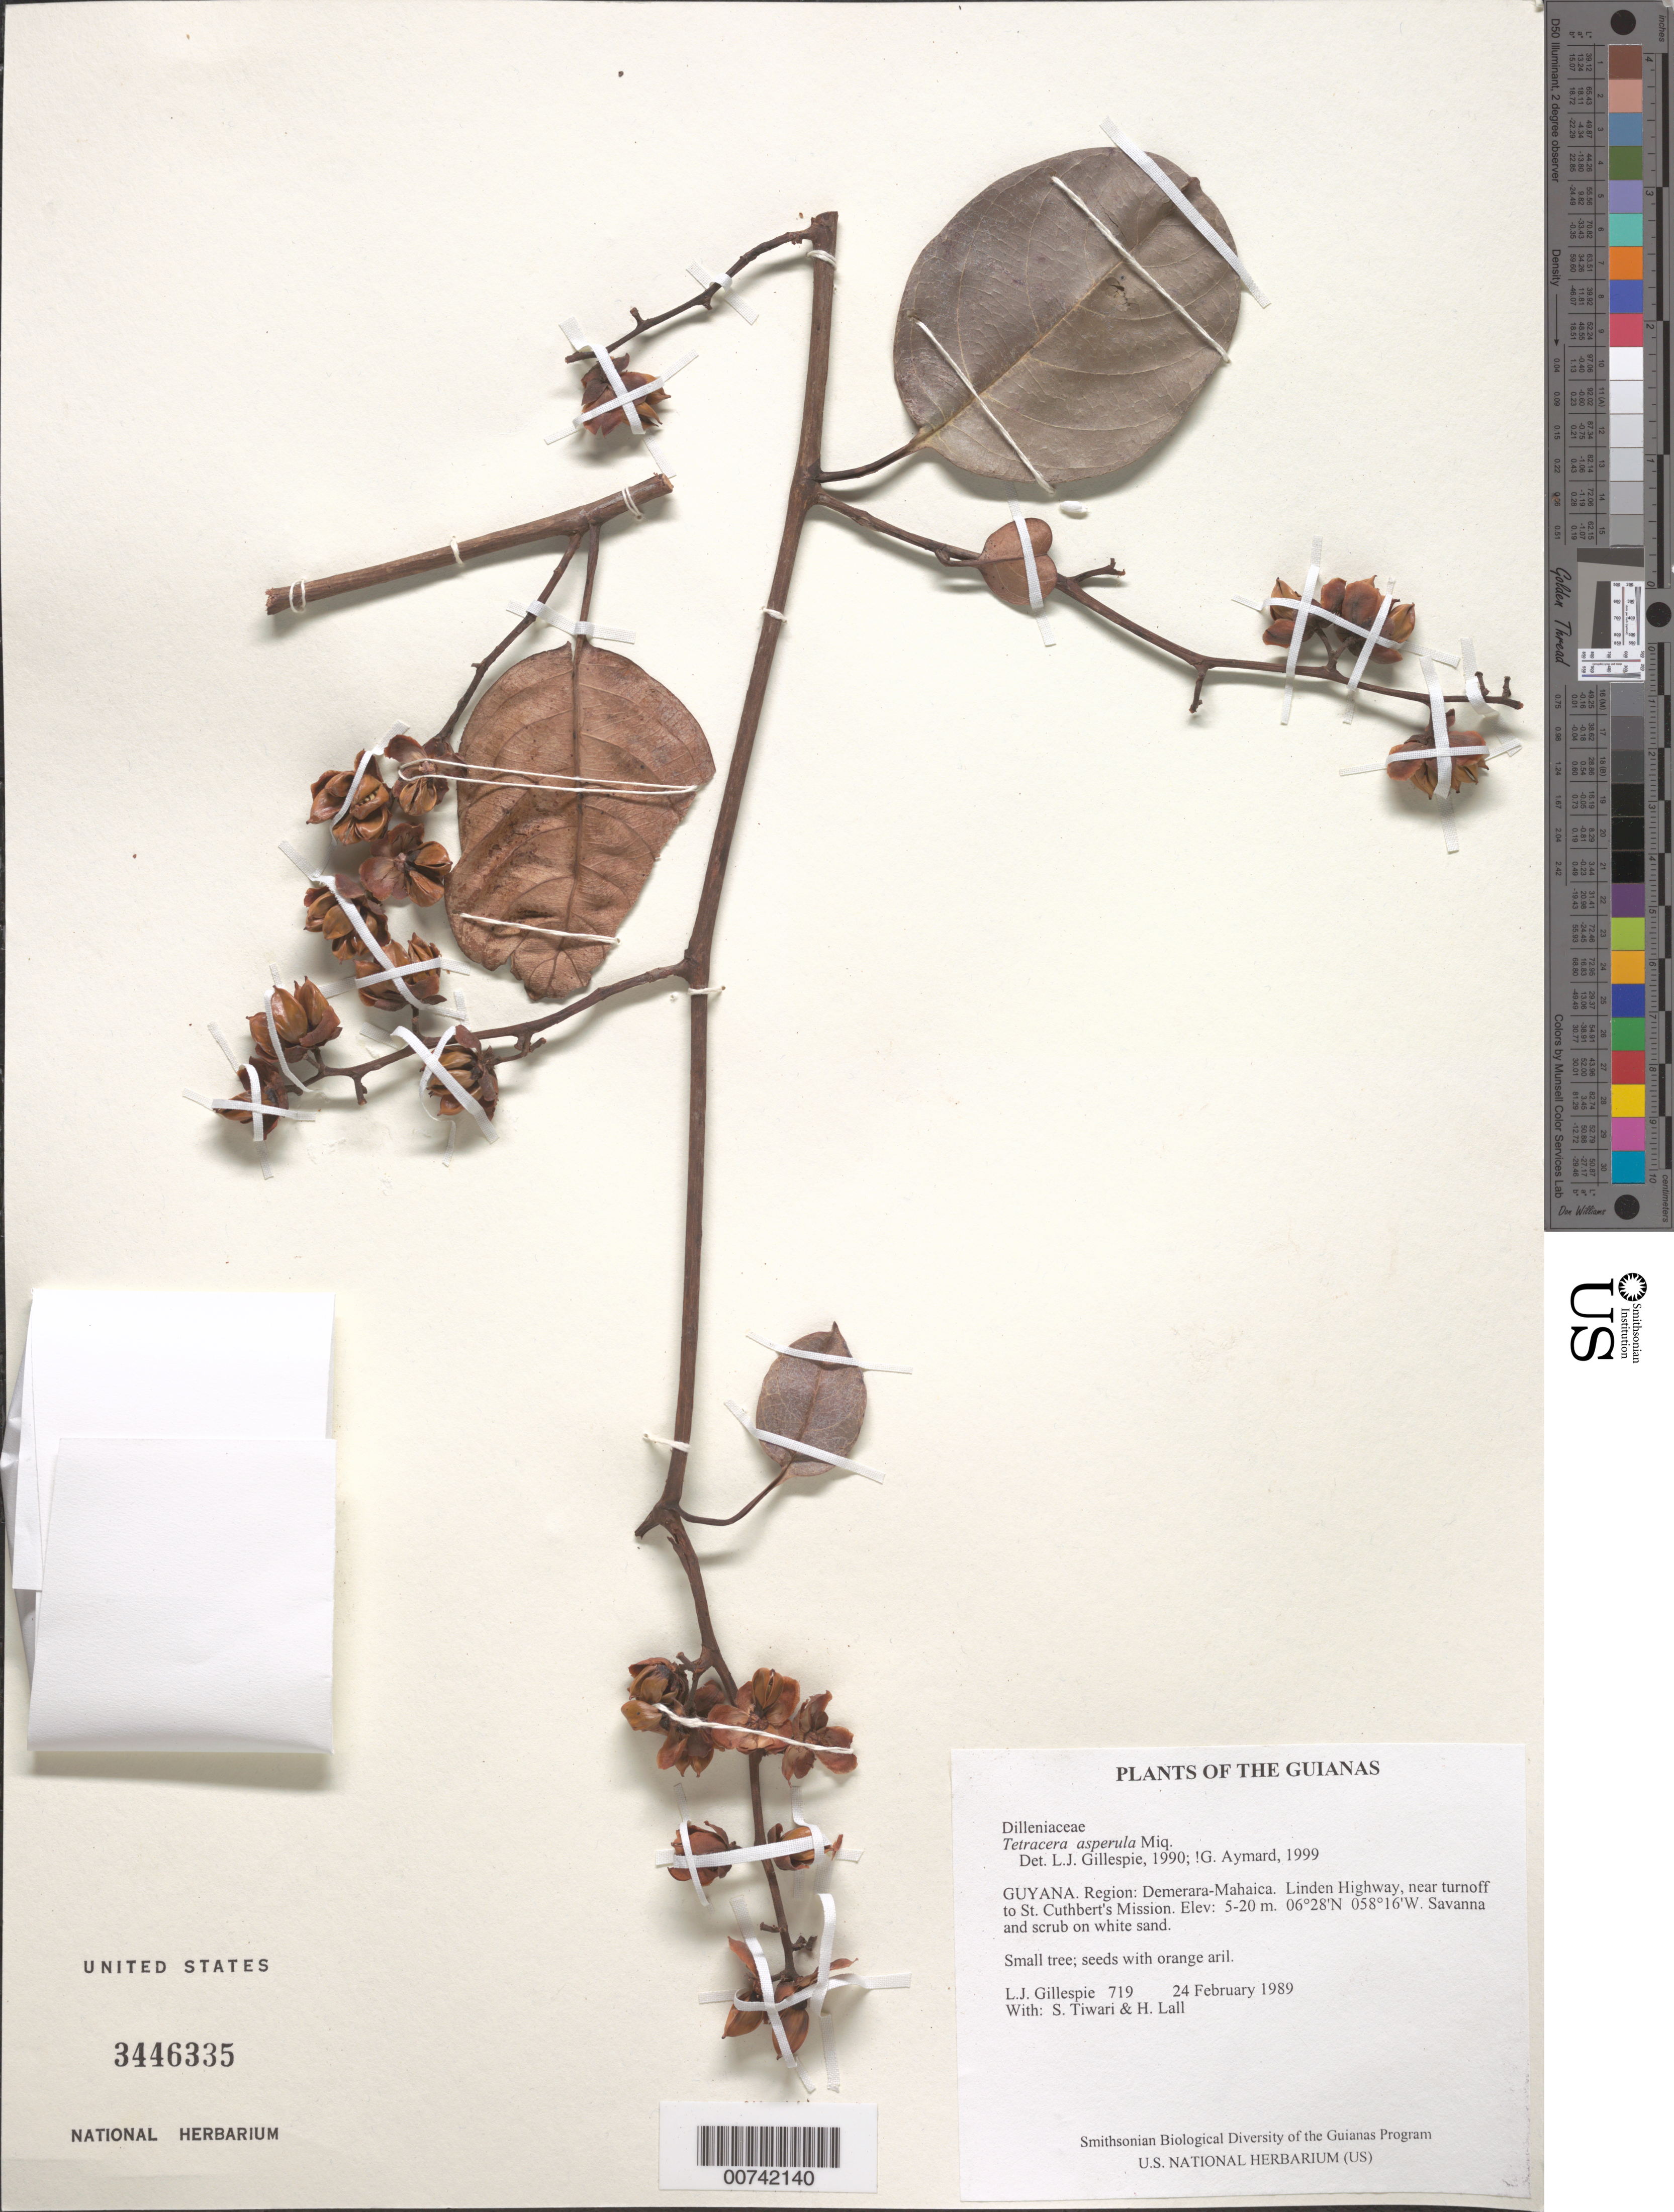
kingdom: Plantae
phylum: Tracheophyta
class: Magnoliopsida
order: Dilleniales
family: Dilleniaceae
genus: Tetracera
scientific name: Tetracera asperula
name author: Miq.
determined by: Aymard C., G. A., (PORT), Univ. Nac. Exp. de los Llanos Ezequiel Zamora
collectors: L. J. Gillespie, S. Tiwari & H. Lall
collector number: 719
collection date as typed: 24 February 1989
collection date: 1989-02-24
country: Guyana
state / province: Demerara-Mahaica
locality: Linden Highway, near turnoff to St. Cuthbert's Mission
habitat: Savanna and scrub on white sand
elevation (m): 5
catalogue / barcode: US 3446335